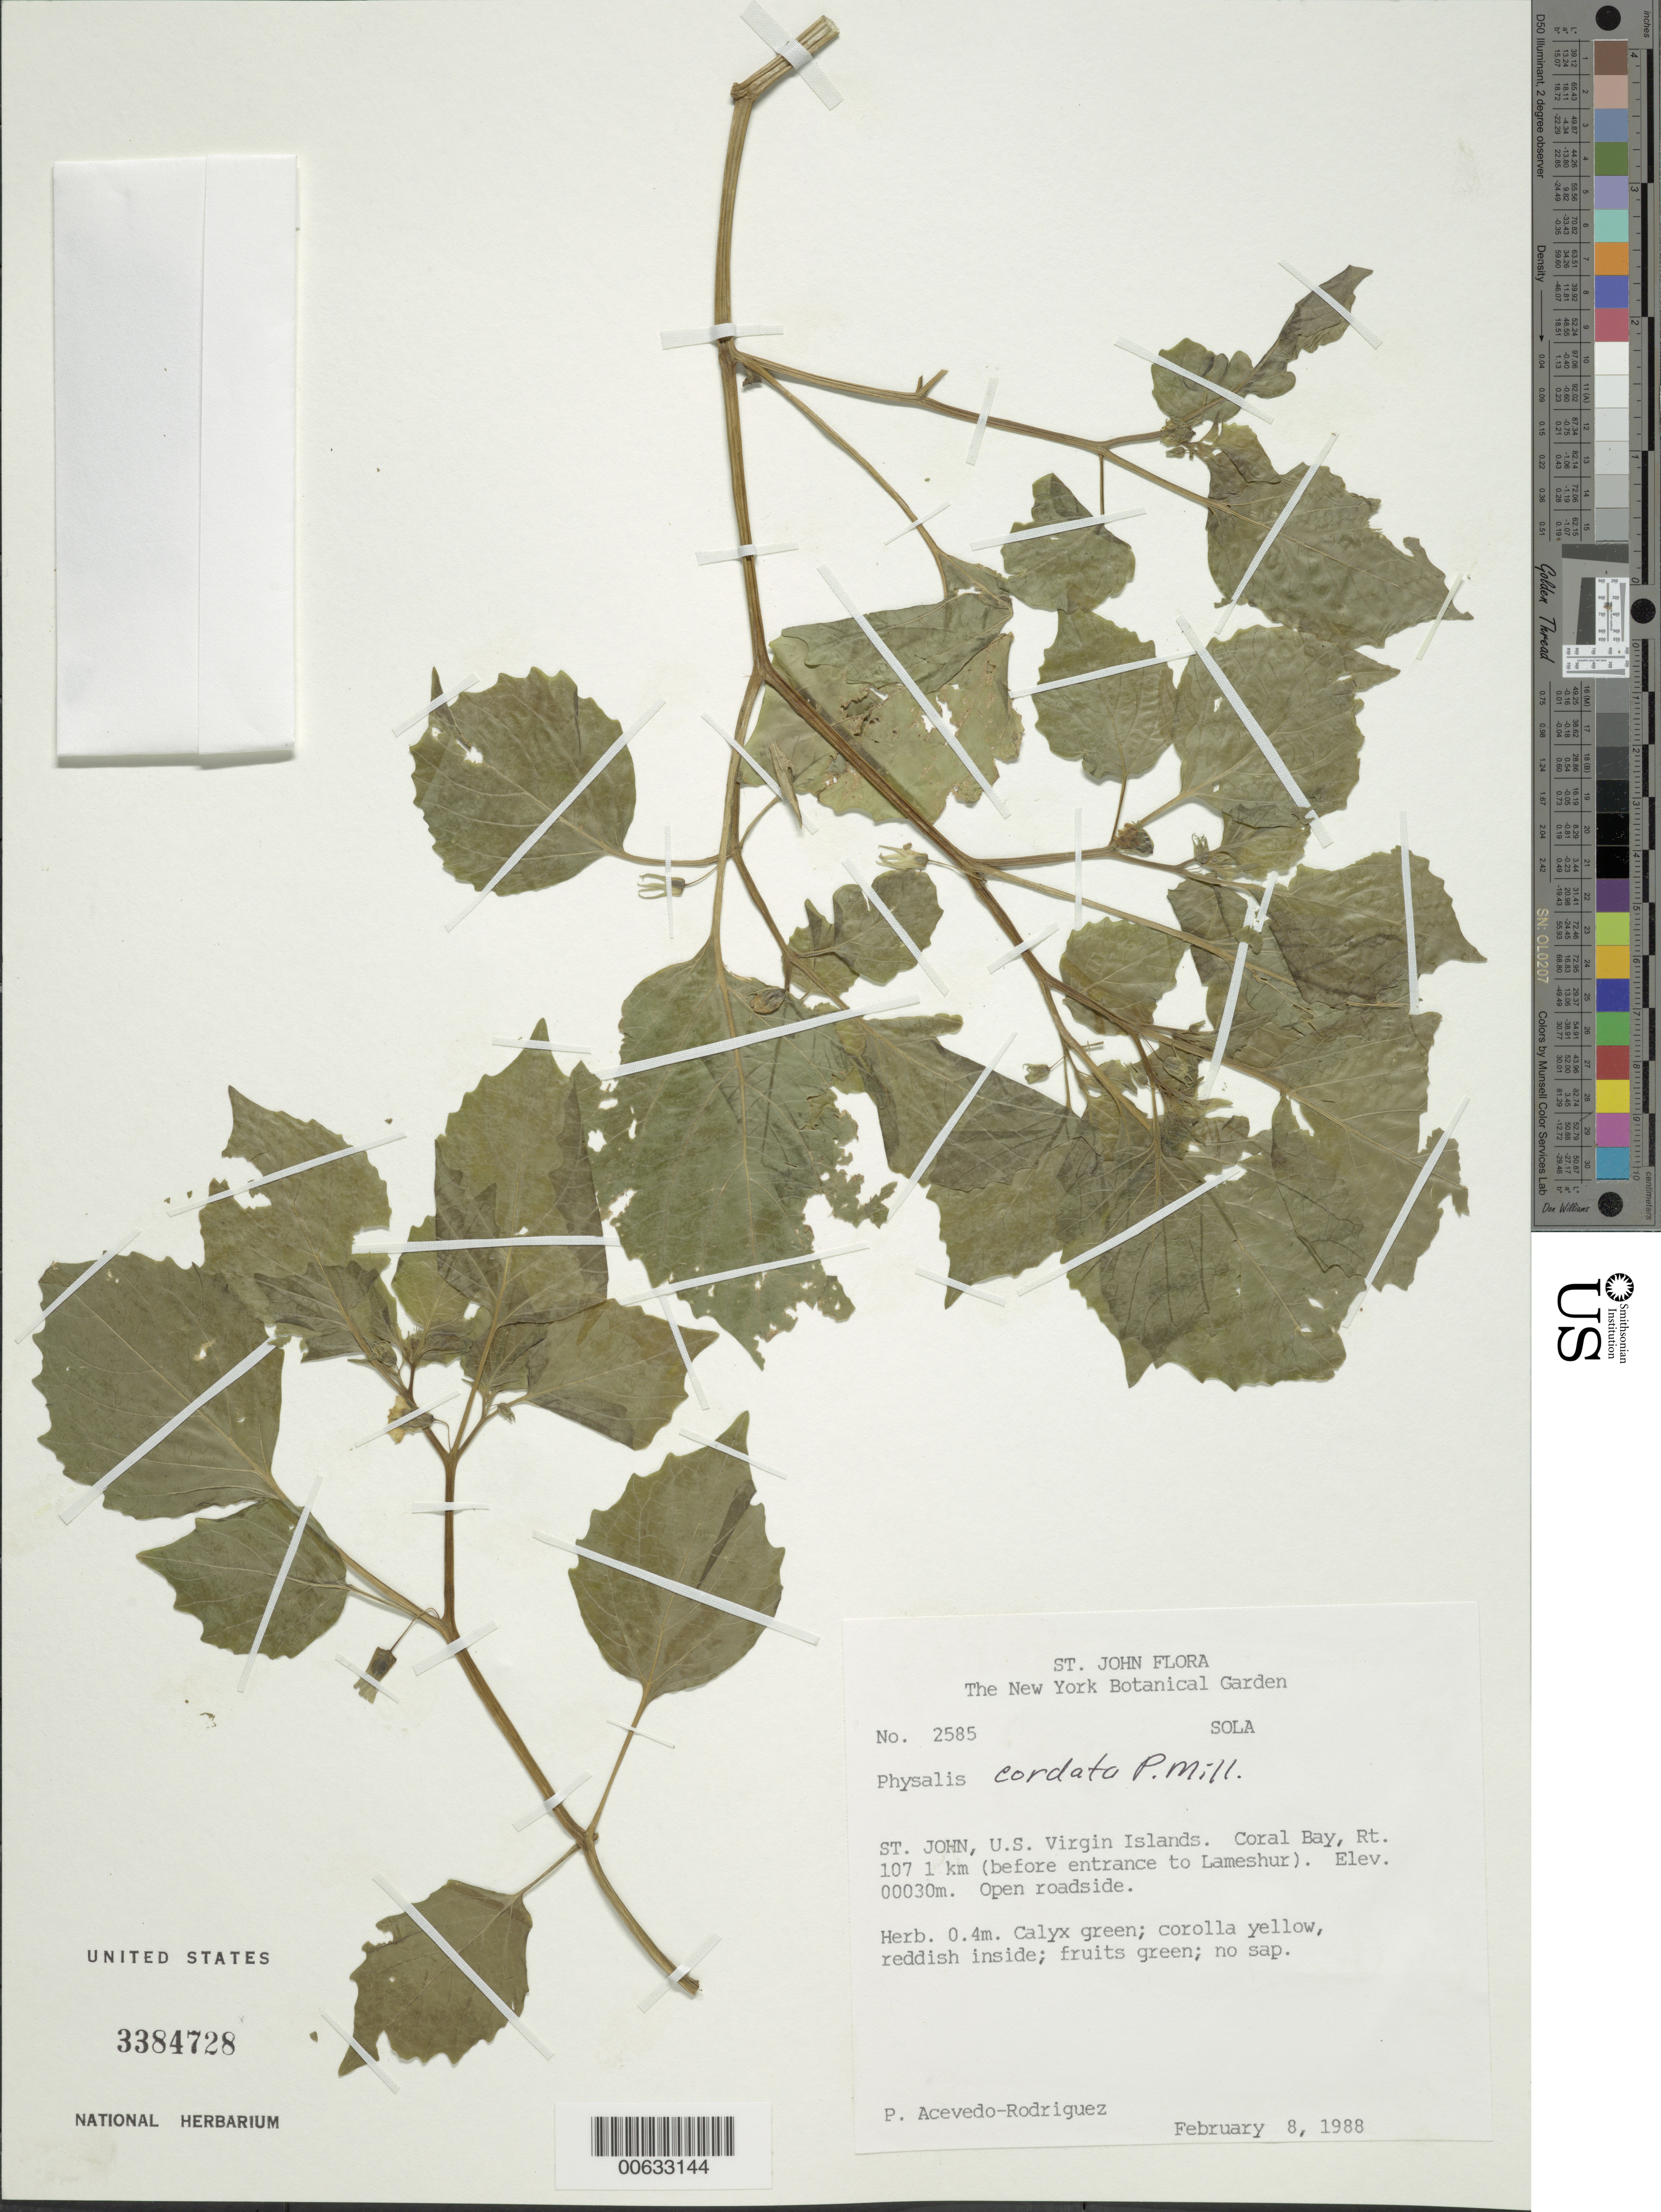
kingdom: Plantae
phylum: Tracheophyta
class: Magnoliopsida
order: Solanales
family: Solanaceae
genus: Physalis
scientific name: Physalis cordata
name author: Mill.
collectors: P. Acevedo-Rodr.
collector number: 2585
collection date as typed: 08 Feb 1988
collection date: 1988-02-08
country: U.S. Virgin Islands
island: St. John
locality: Rt. 107 1 km (before entrance to Lameshur)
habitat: Open roadside.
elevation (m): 30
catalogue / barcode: US 3384728